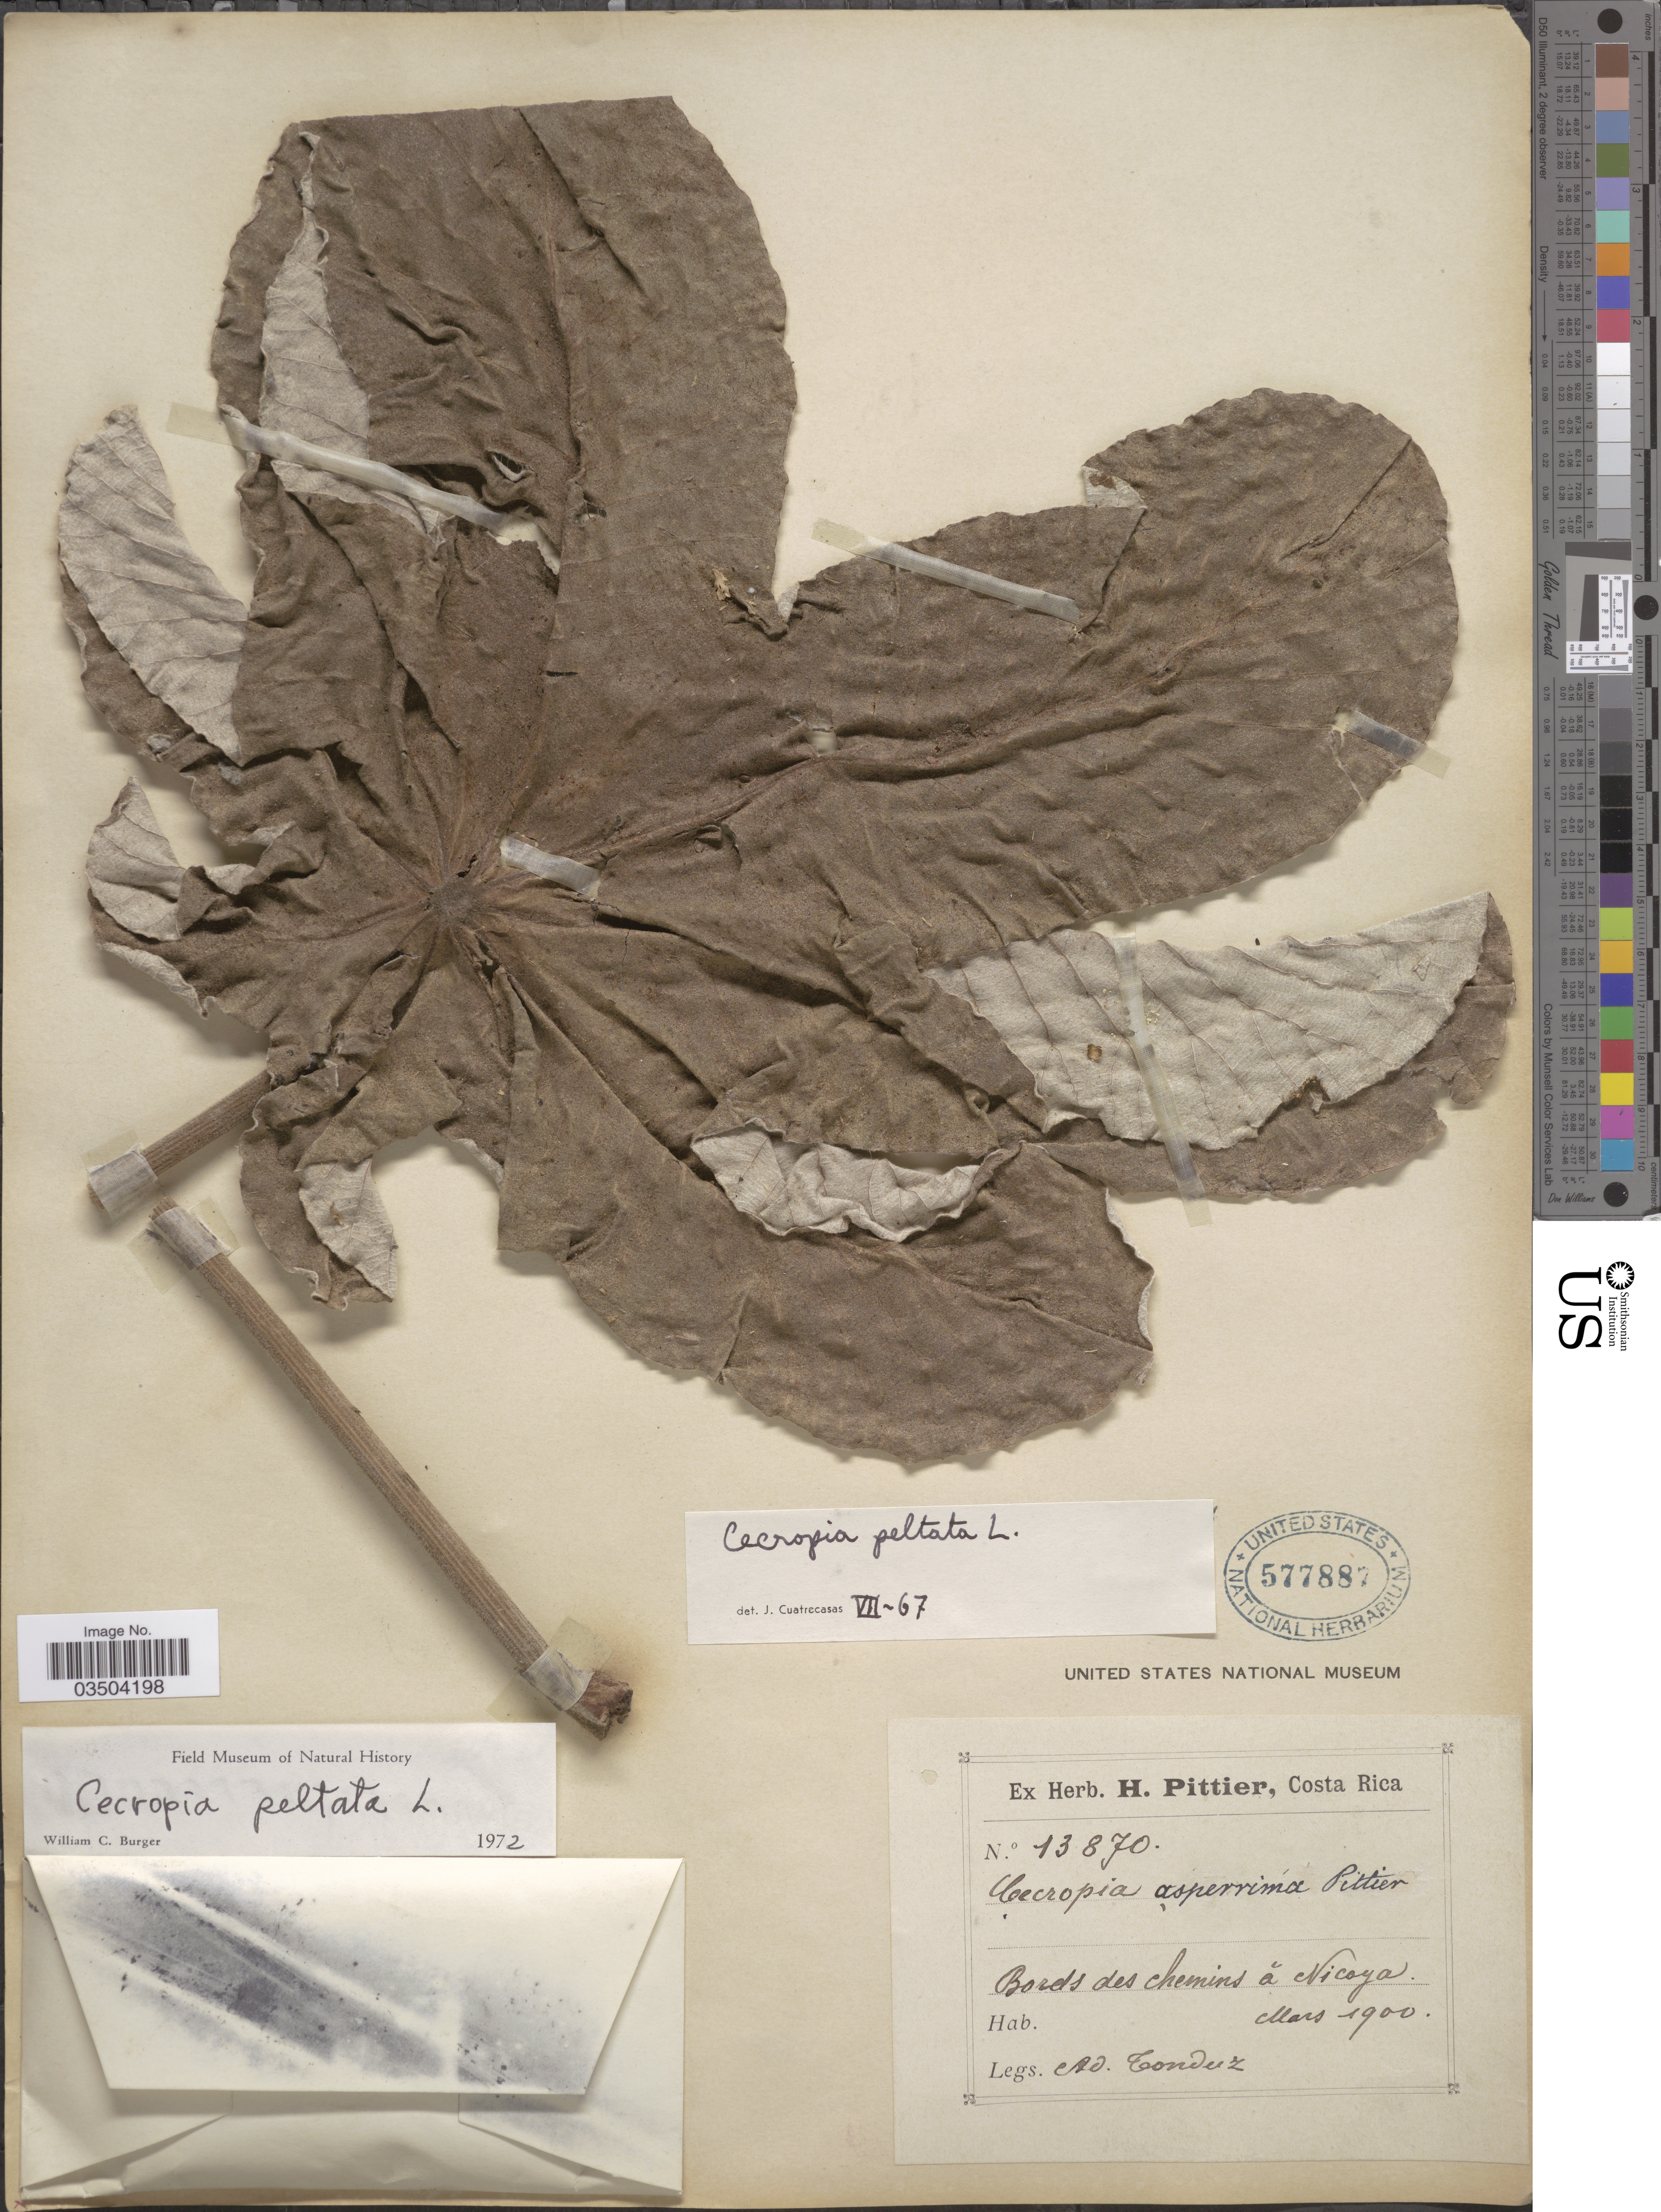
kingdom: Plantae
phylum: Tracheophyta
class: Magnoliopsida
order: Rosales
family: Urticaceae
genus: Cecropia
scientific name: Cecropia peltata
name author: L.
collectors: A. Tonduz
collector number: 13870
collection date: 1900-03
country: Costa Rica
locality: Bords des chemins ă Nicoya.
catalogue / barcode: US 577887